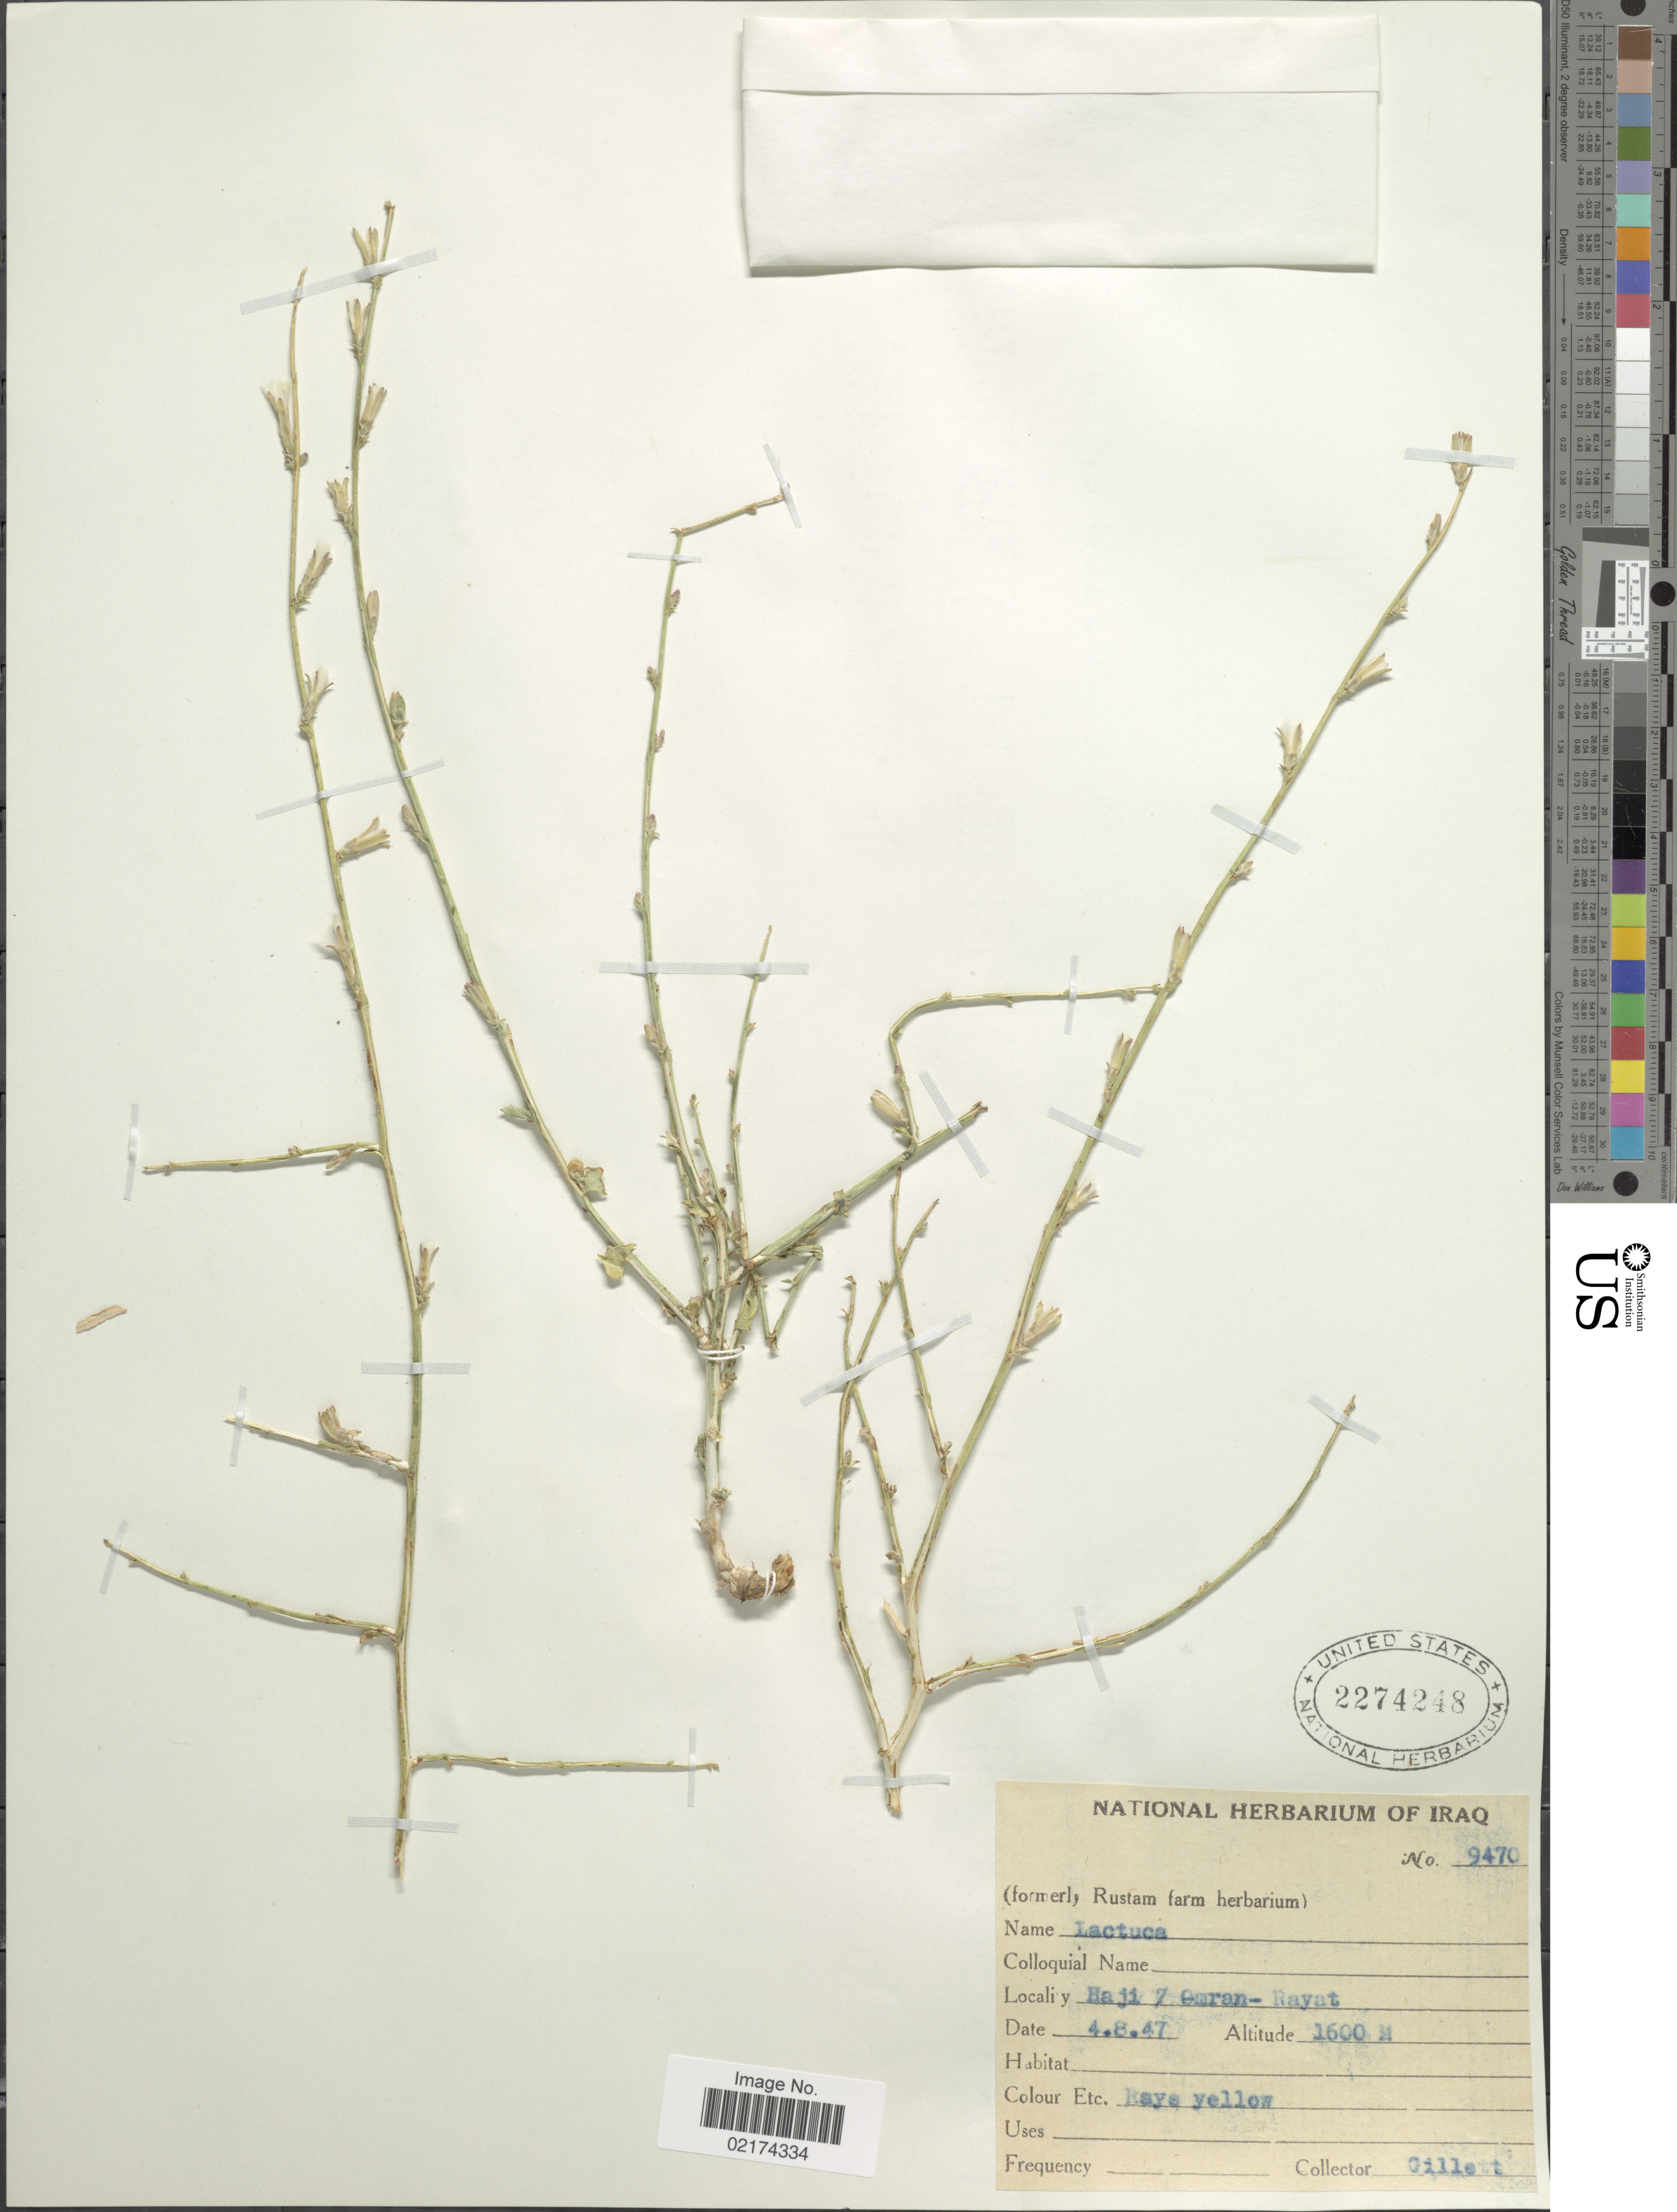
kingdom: Plantae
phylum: Tracheophyta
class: Magnoliopsida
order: Asterales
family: Asteraceae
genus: Lactuca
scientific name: Lactuca sp.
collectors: Gillett, --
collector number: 9470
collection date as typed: Transcribed d/m/y: 4/8/47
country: Iraq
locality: Haji Zomran-Rayat [interpreted]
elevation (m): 1600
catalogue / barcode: US 2274248